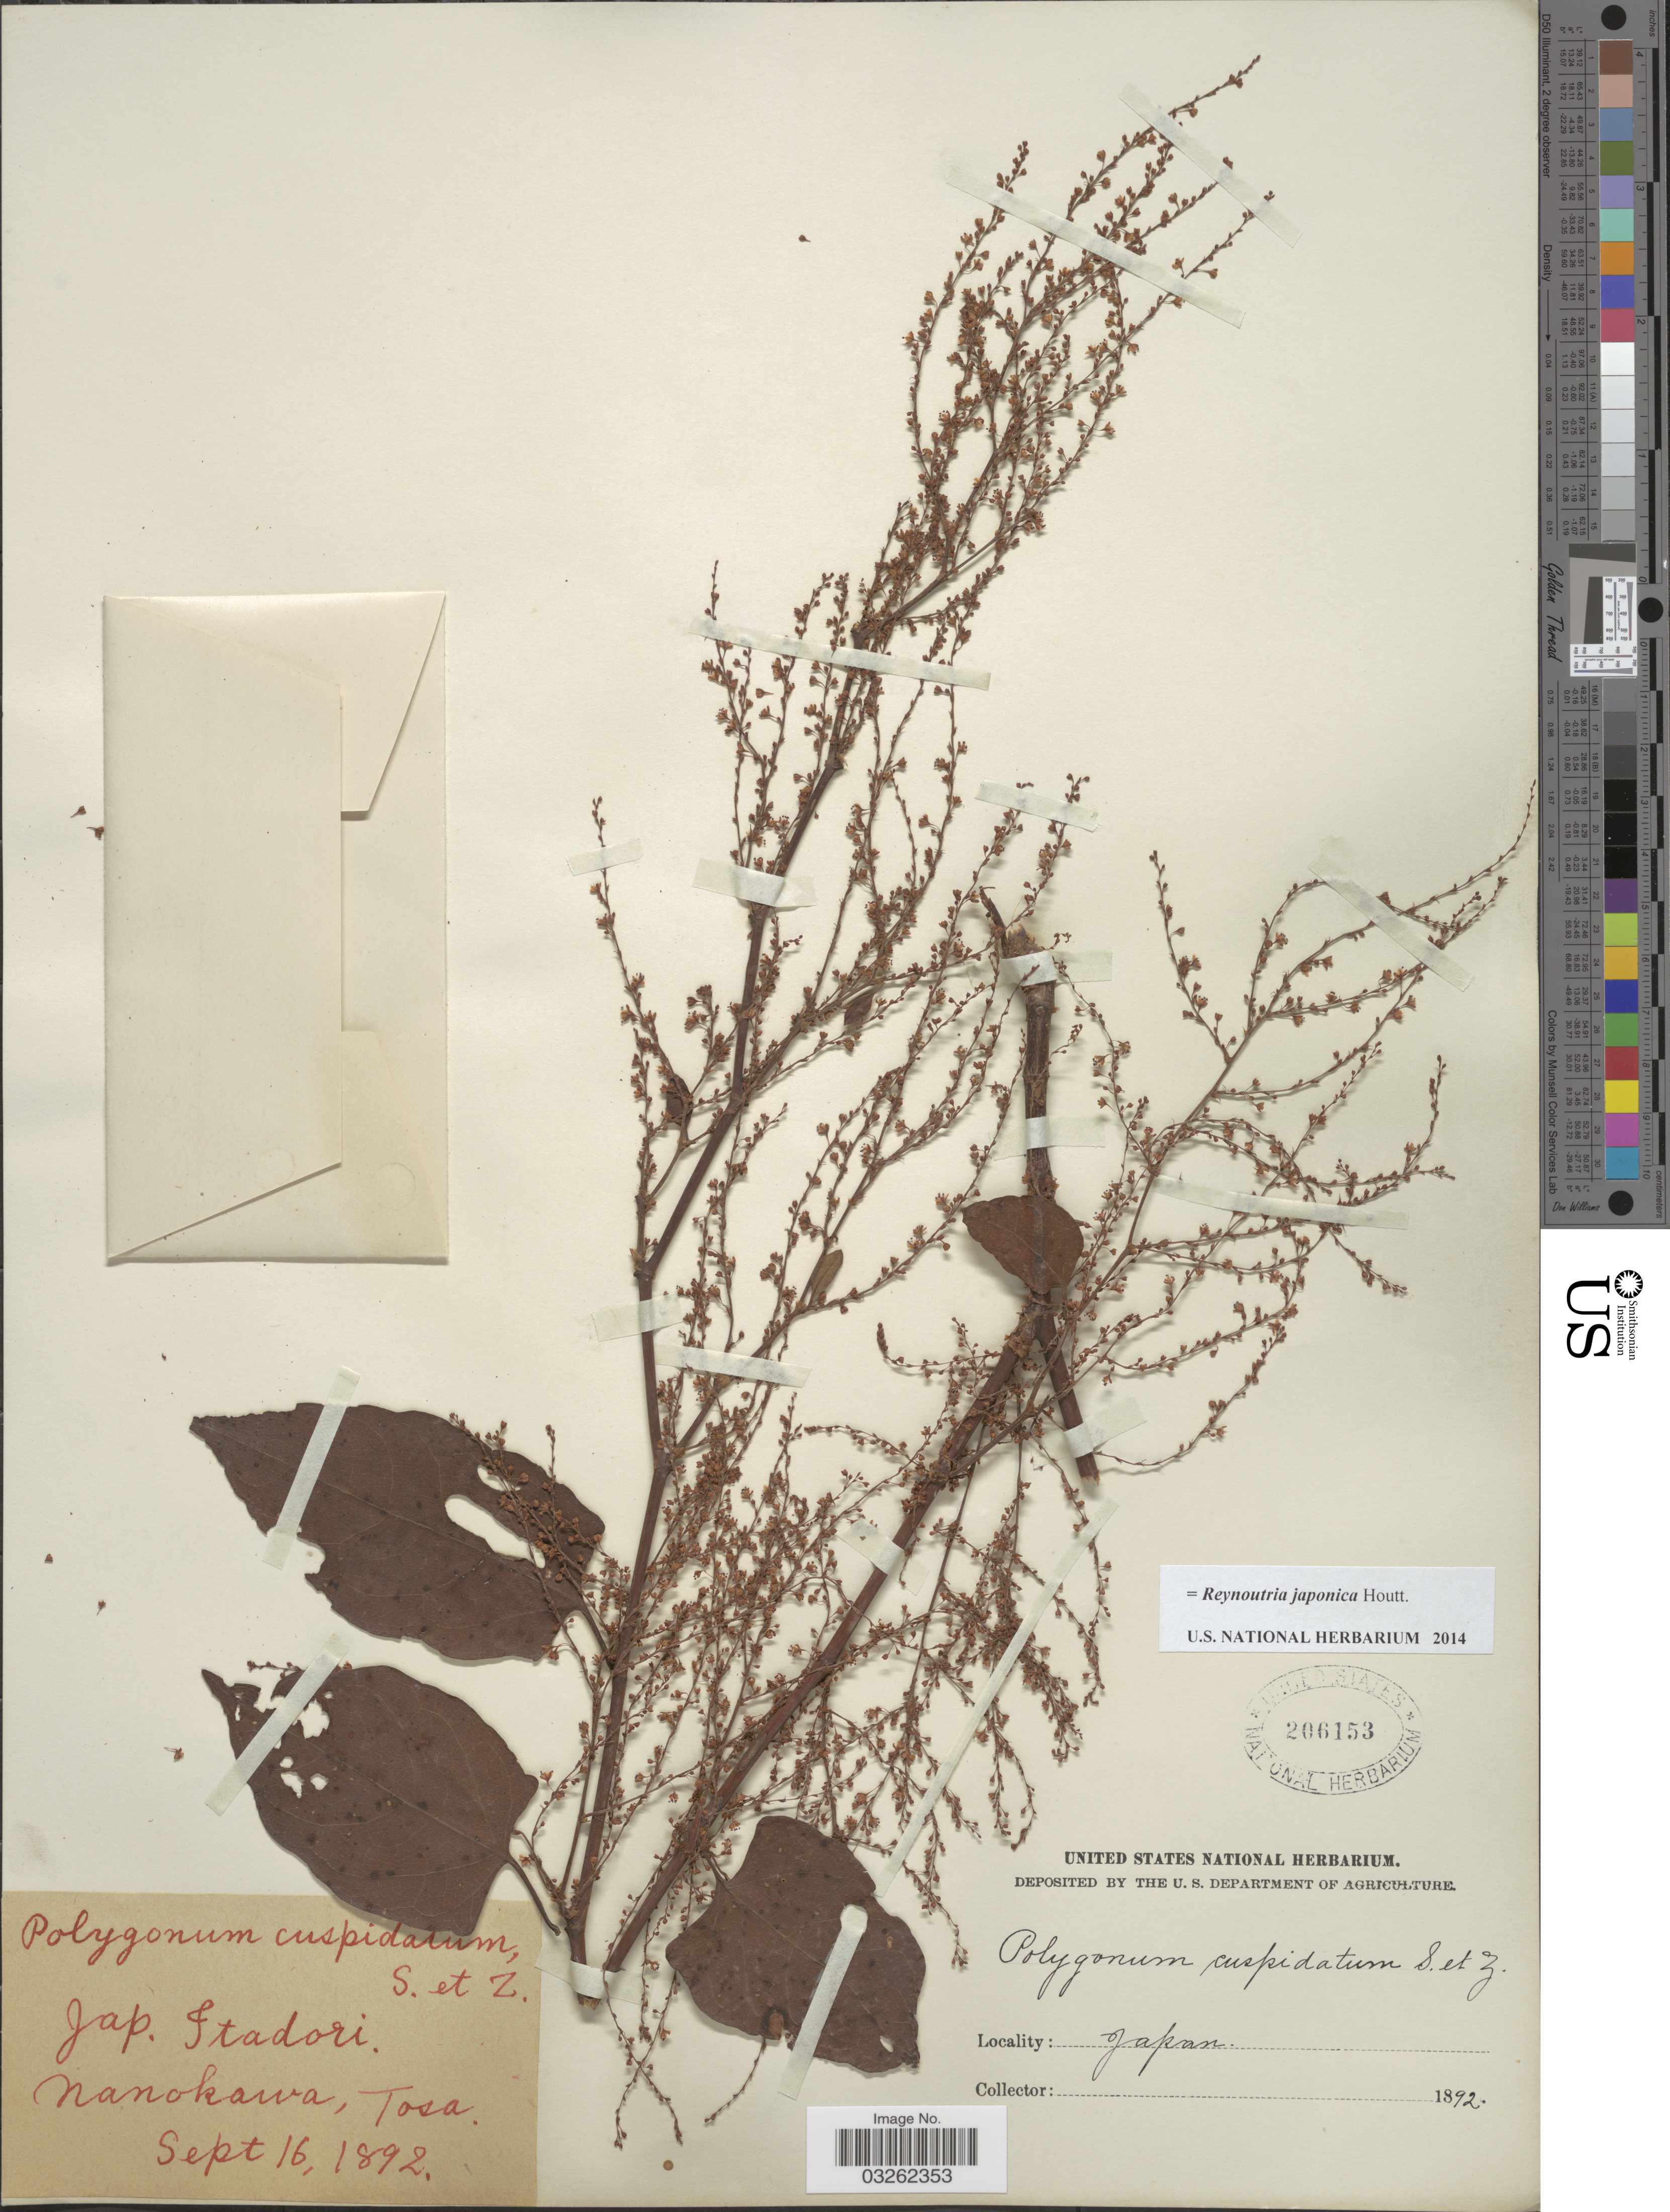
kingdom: Plantae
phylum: Tracheophyta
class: Magnoliopsida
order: Caryophyllales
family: Polygonaceae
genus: Reynoutria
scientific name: Reynoutria japonica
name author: Houtt.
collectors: ex herb. United States National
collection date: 1892-09-16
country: Japan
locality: Nanokawa, Tosa.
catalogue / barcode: US 206153